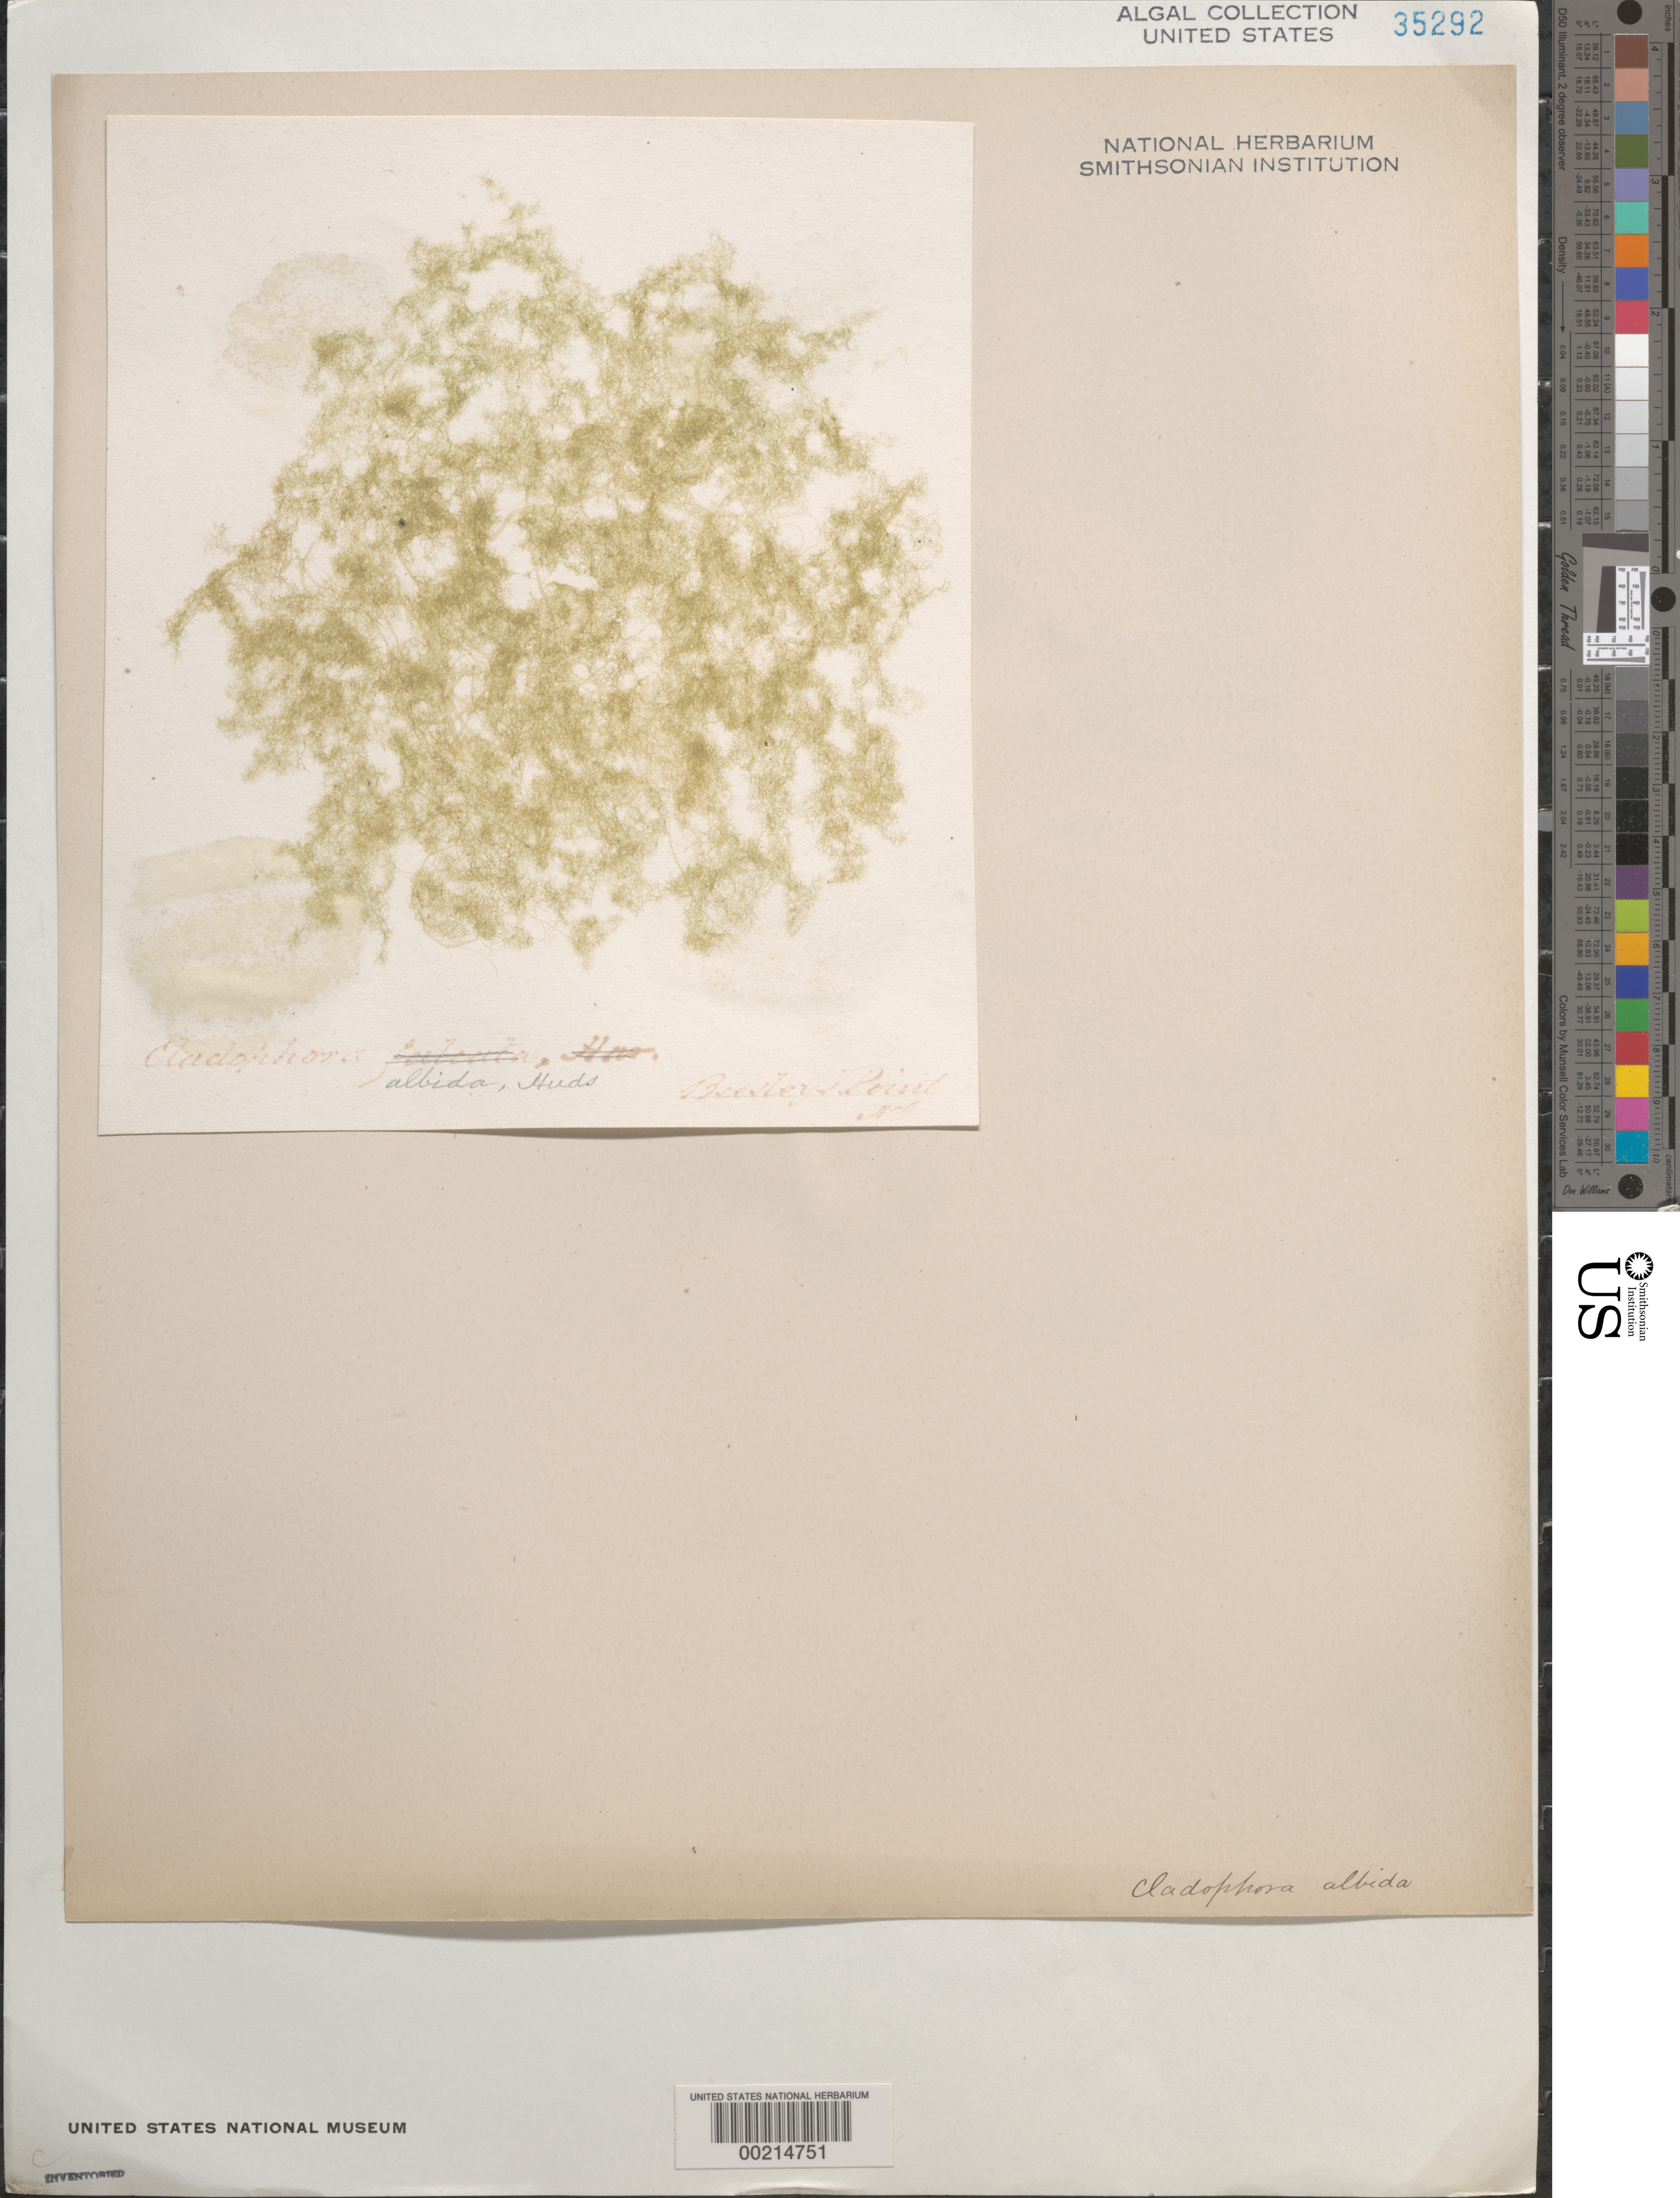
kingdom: Plantae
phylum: Chlorophyta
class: Ulvophyceae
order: Cladophorales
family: Cladophoraceae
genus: Cladophora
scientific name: Cladophora albida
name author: (Nees) Kütz.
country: United States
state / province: New Jersey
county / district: Cape May County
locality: Beesleys Point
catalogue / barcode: US 35292